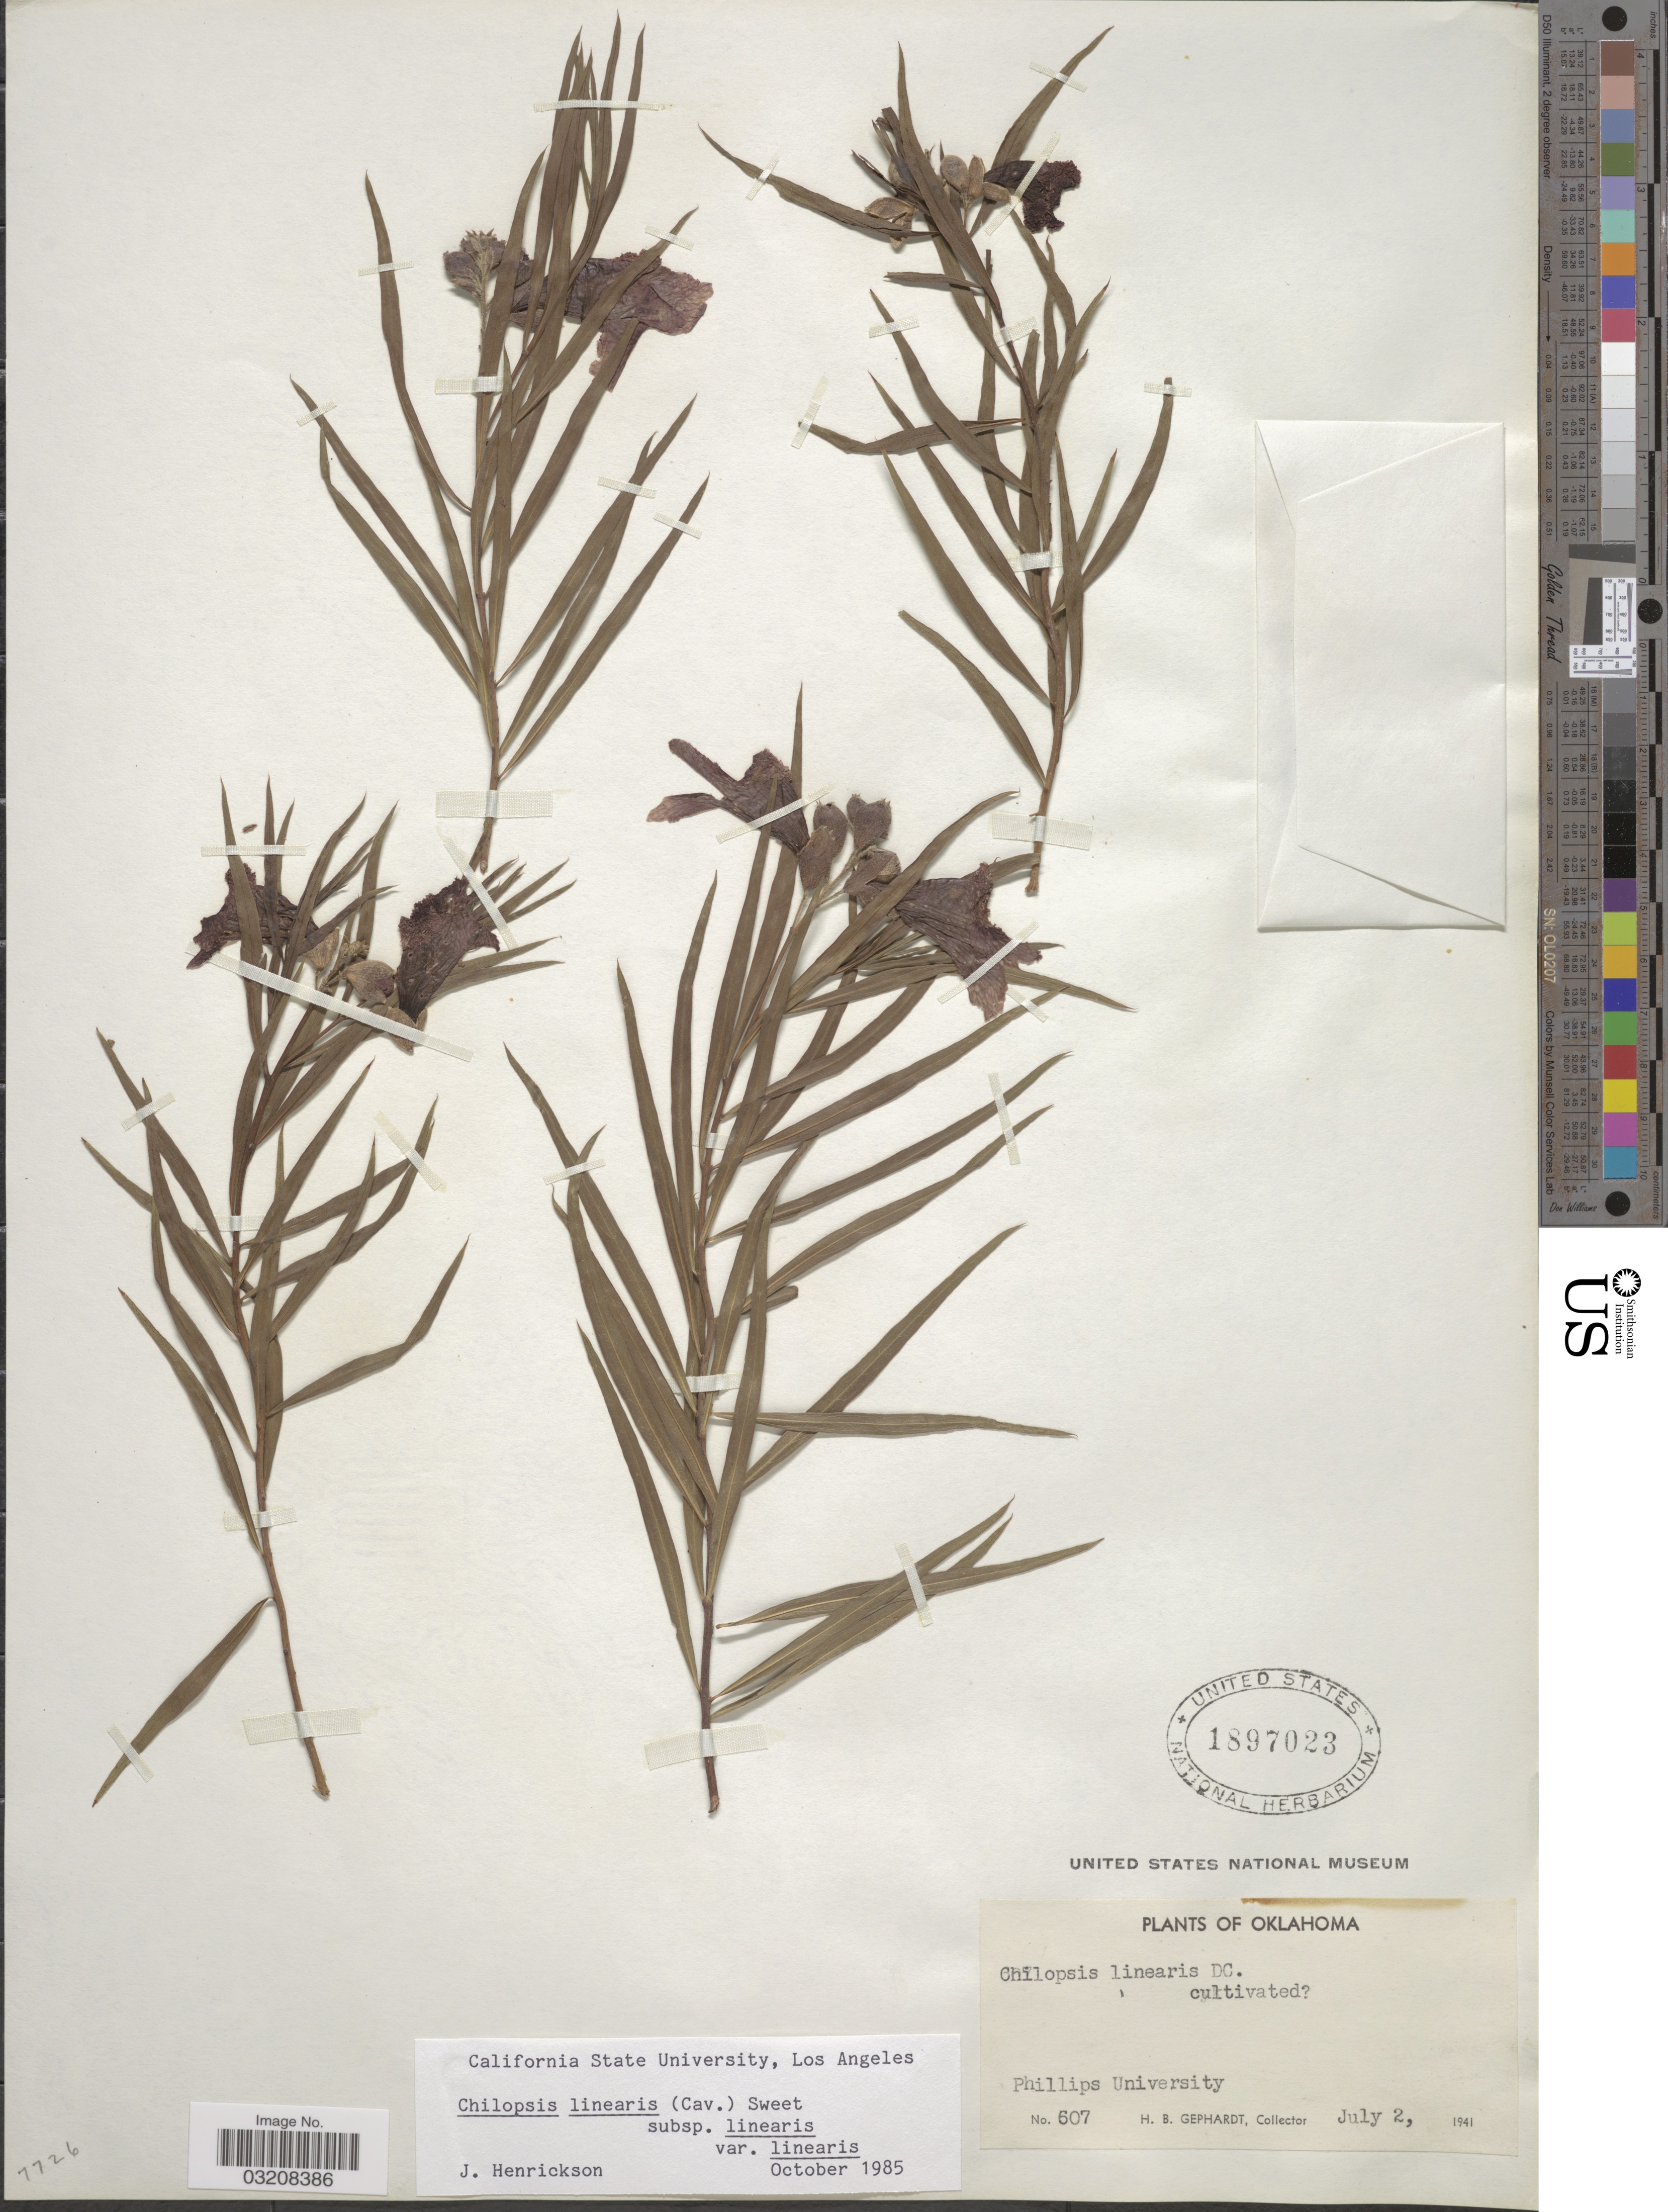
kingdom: Plantae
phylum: Tracheophyta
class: Magnoliopsida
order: Lamiales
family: Bignoniaceae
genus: Chilopsis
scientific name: Chilopsis linearis subsp. linearis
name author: (Cav.) Sweet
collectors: H. Gephardt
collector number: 607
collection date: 1941-07-02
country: United States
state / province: Oklahoma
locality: Phillips University.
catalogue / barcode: US 1897023